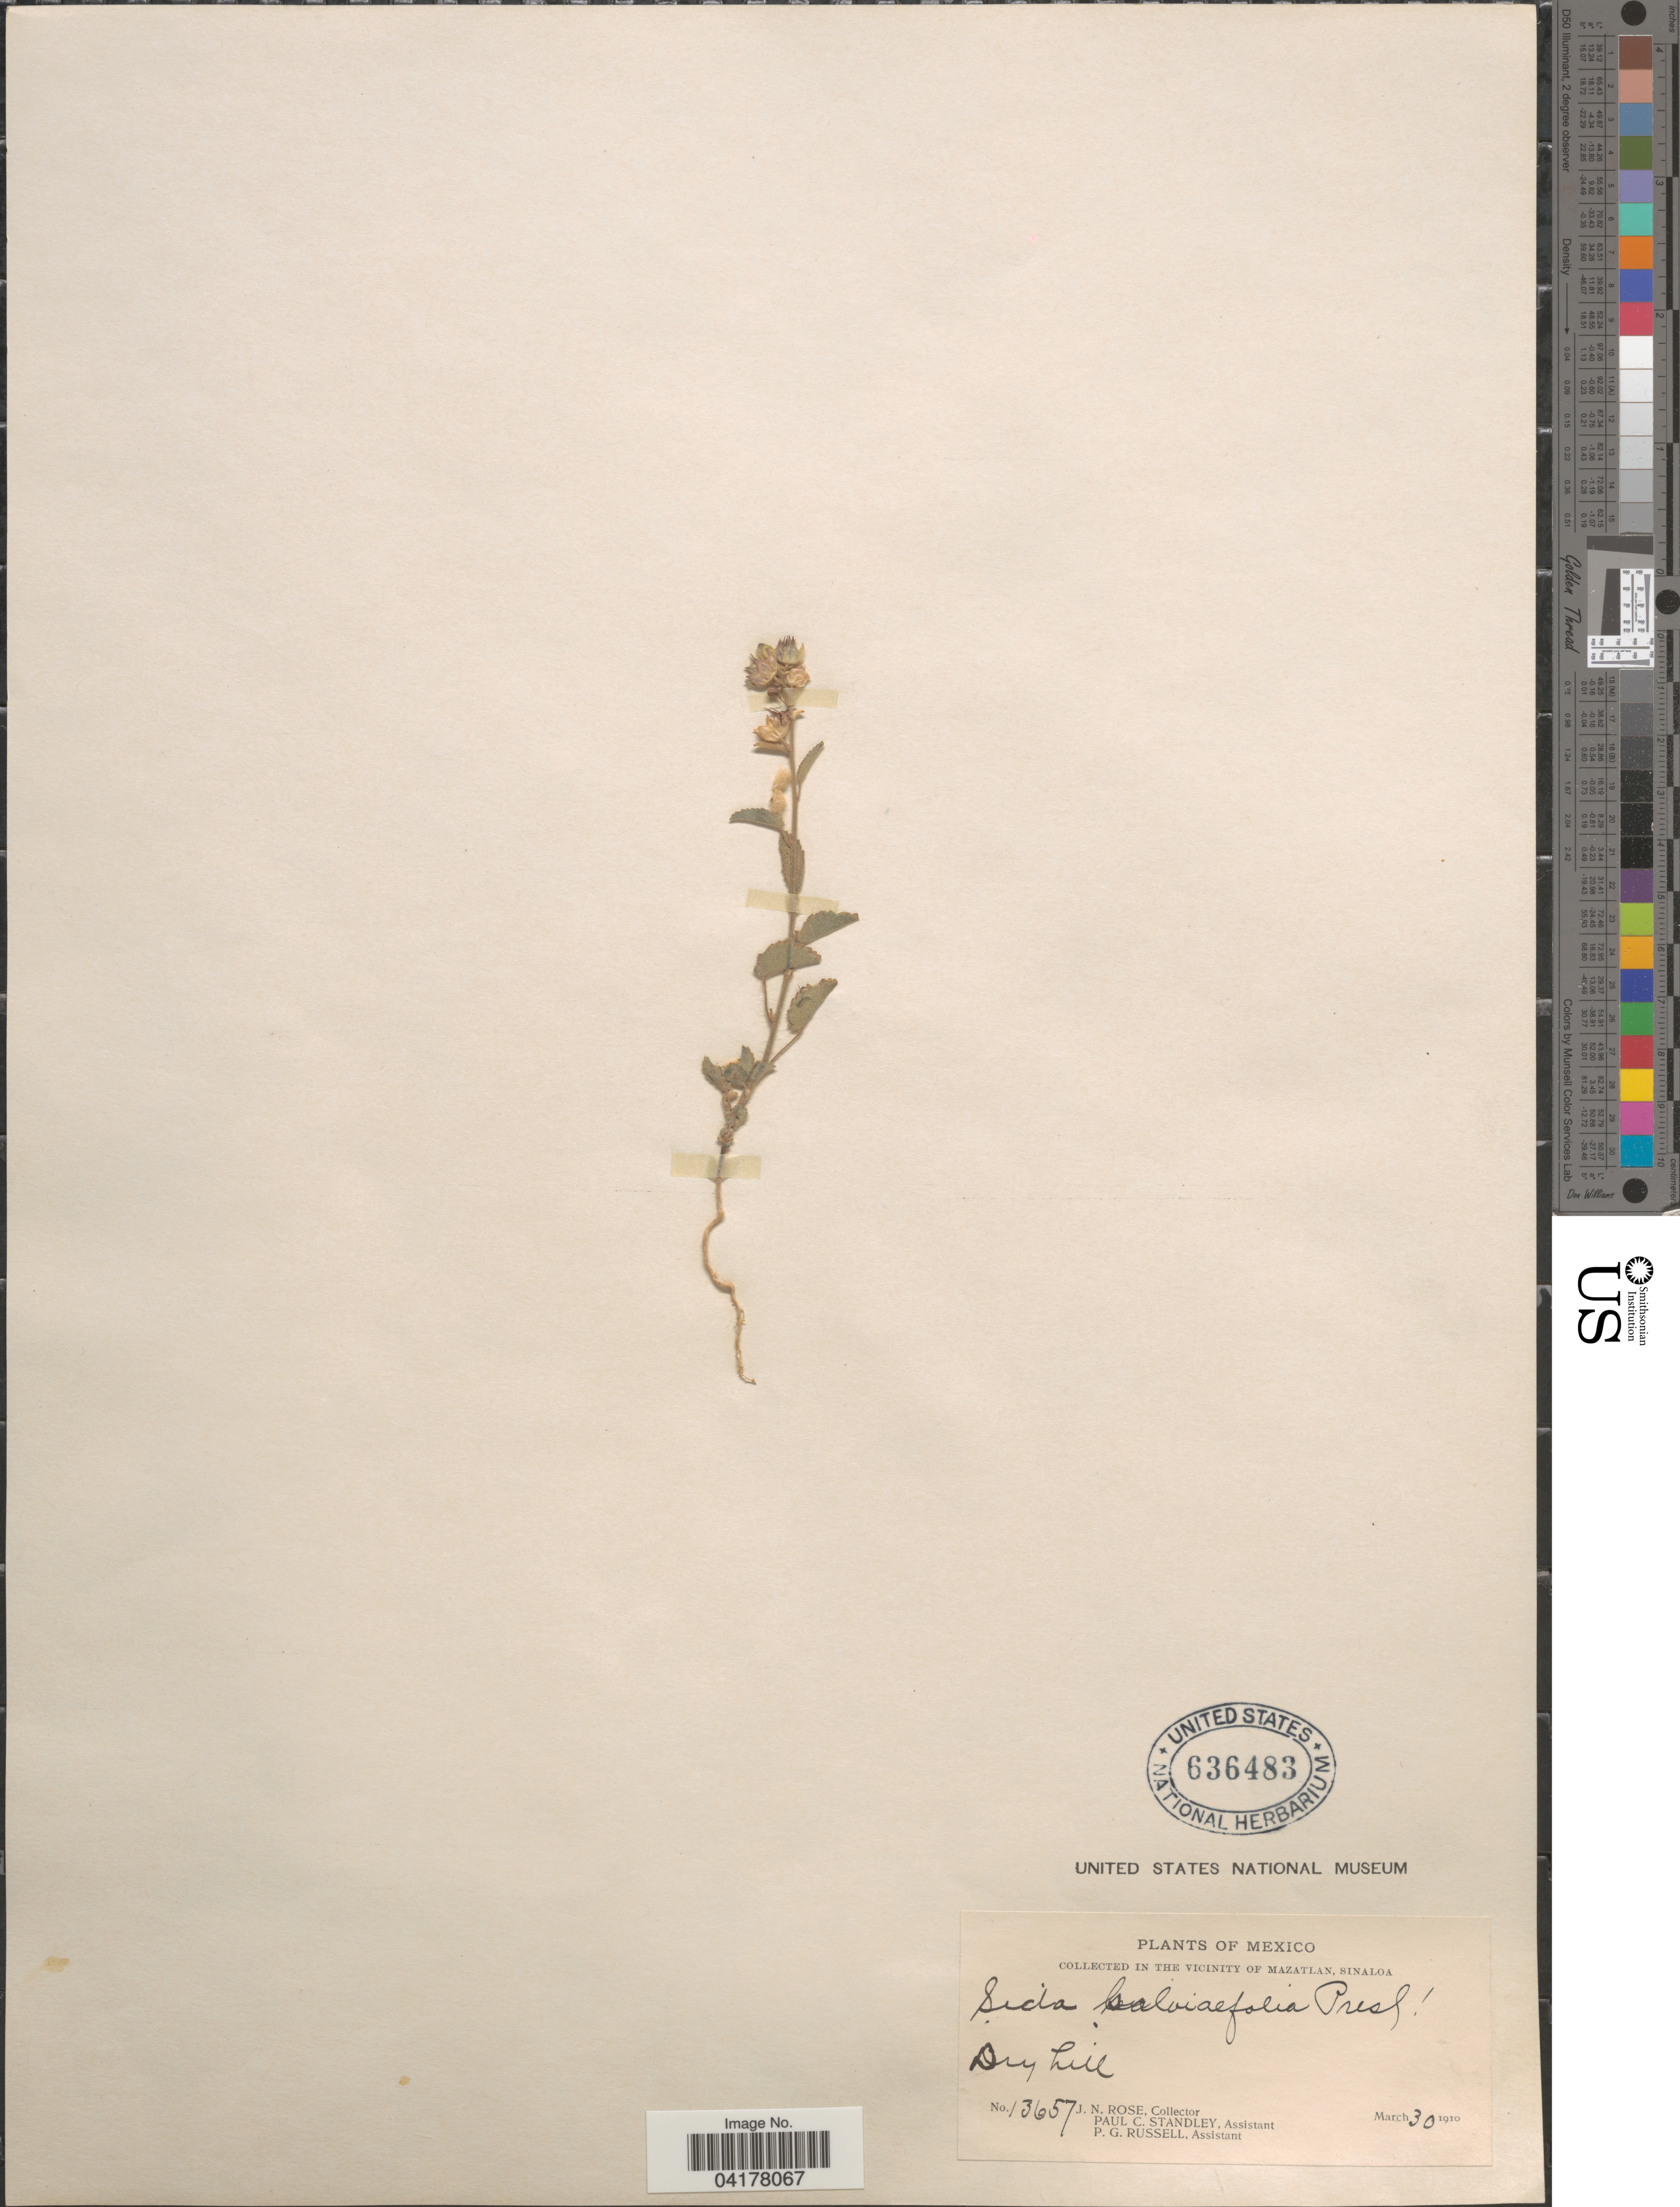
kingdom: Plantae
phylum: Tracheophyta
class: Magnoliopsida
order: Malvales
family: Malvaceae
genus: Sida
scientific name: Sida salviifolia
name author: C. Presl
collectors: J. N. Rose, P. C. Standley & P. G. Russell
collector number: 13657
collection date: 1910-03-30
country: Mexico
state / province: Sinaloa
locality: In the vicinity of Mazatlan.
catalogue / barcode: US 636483